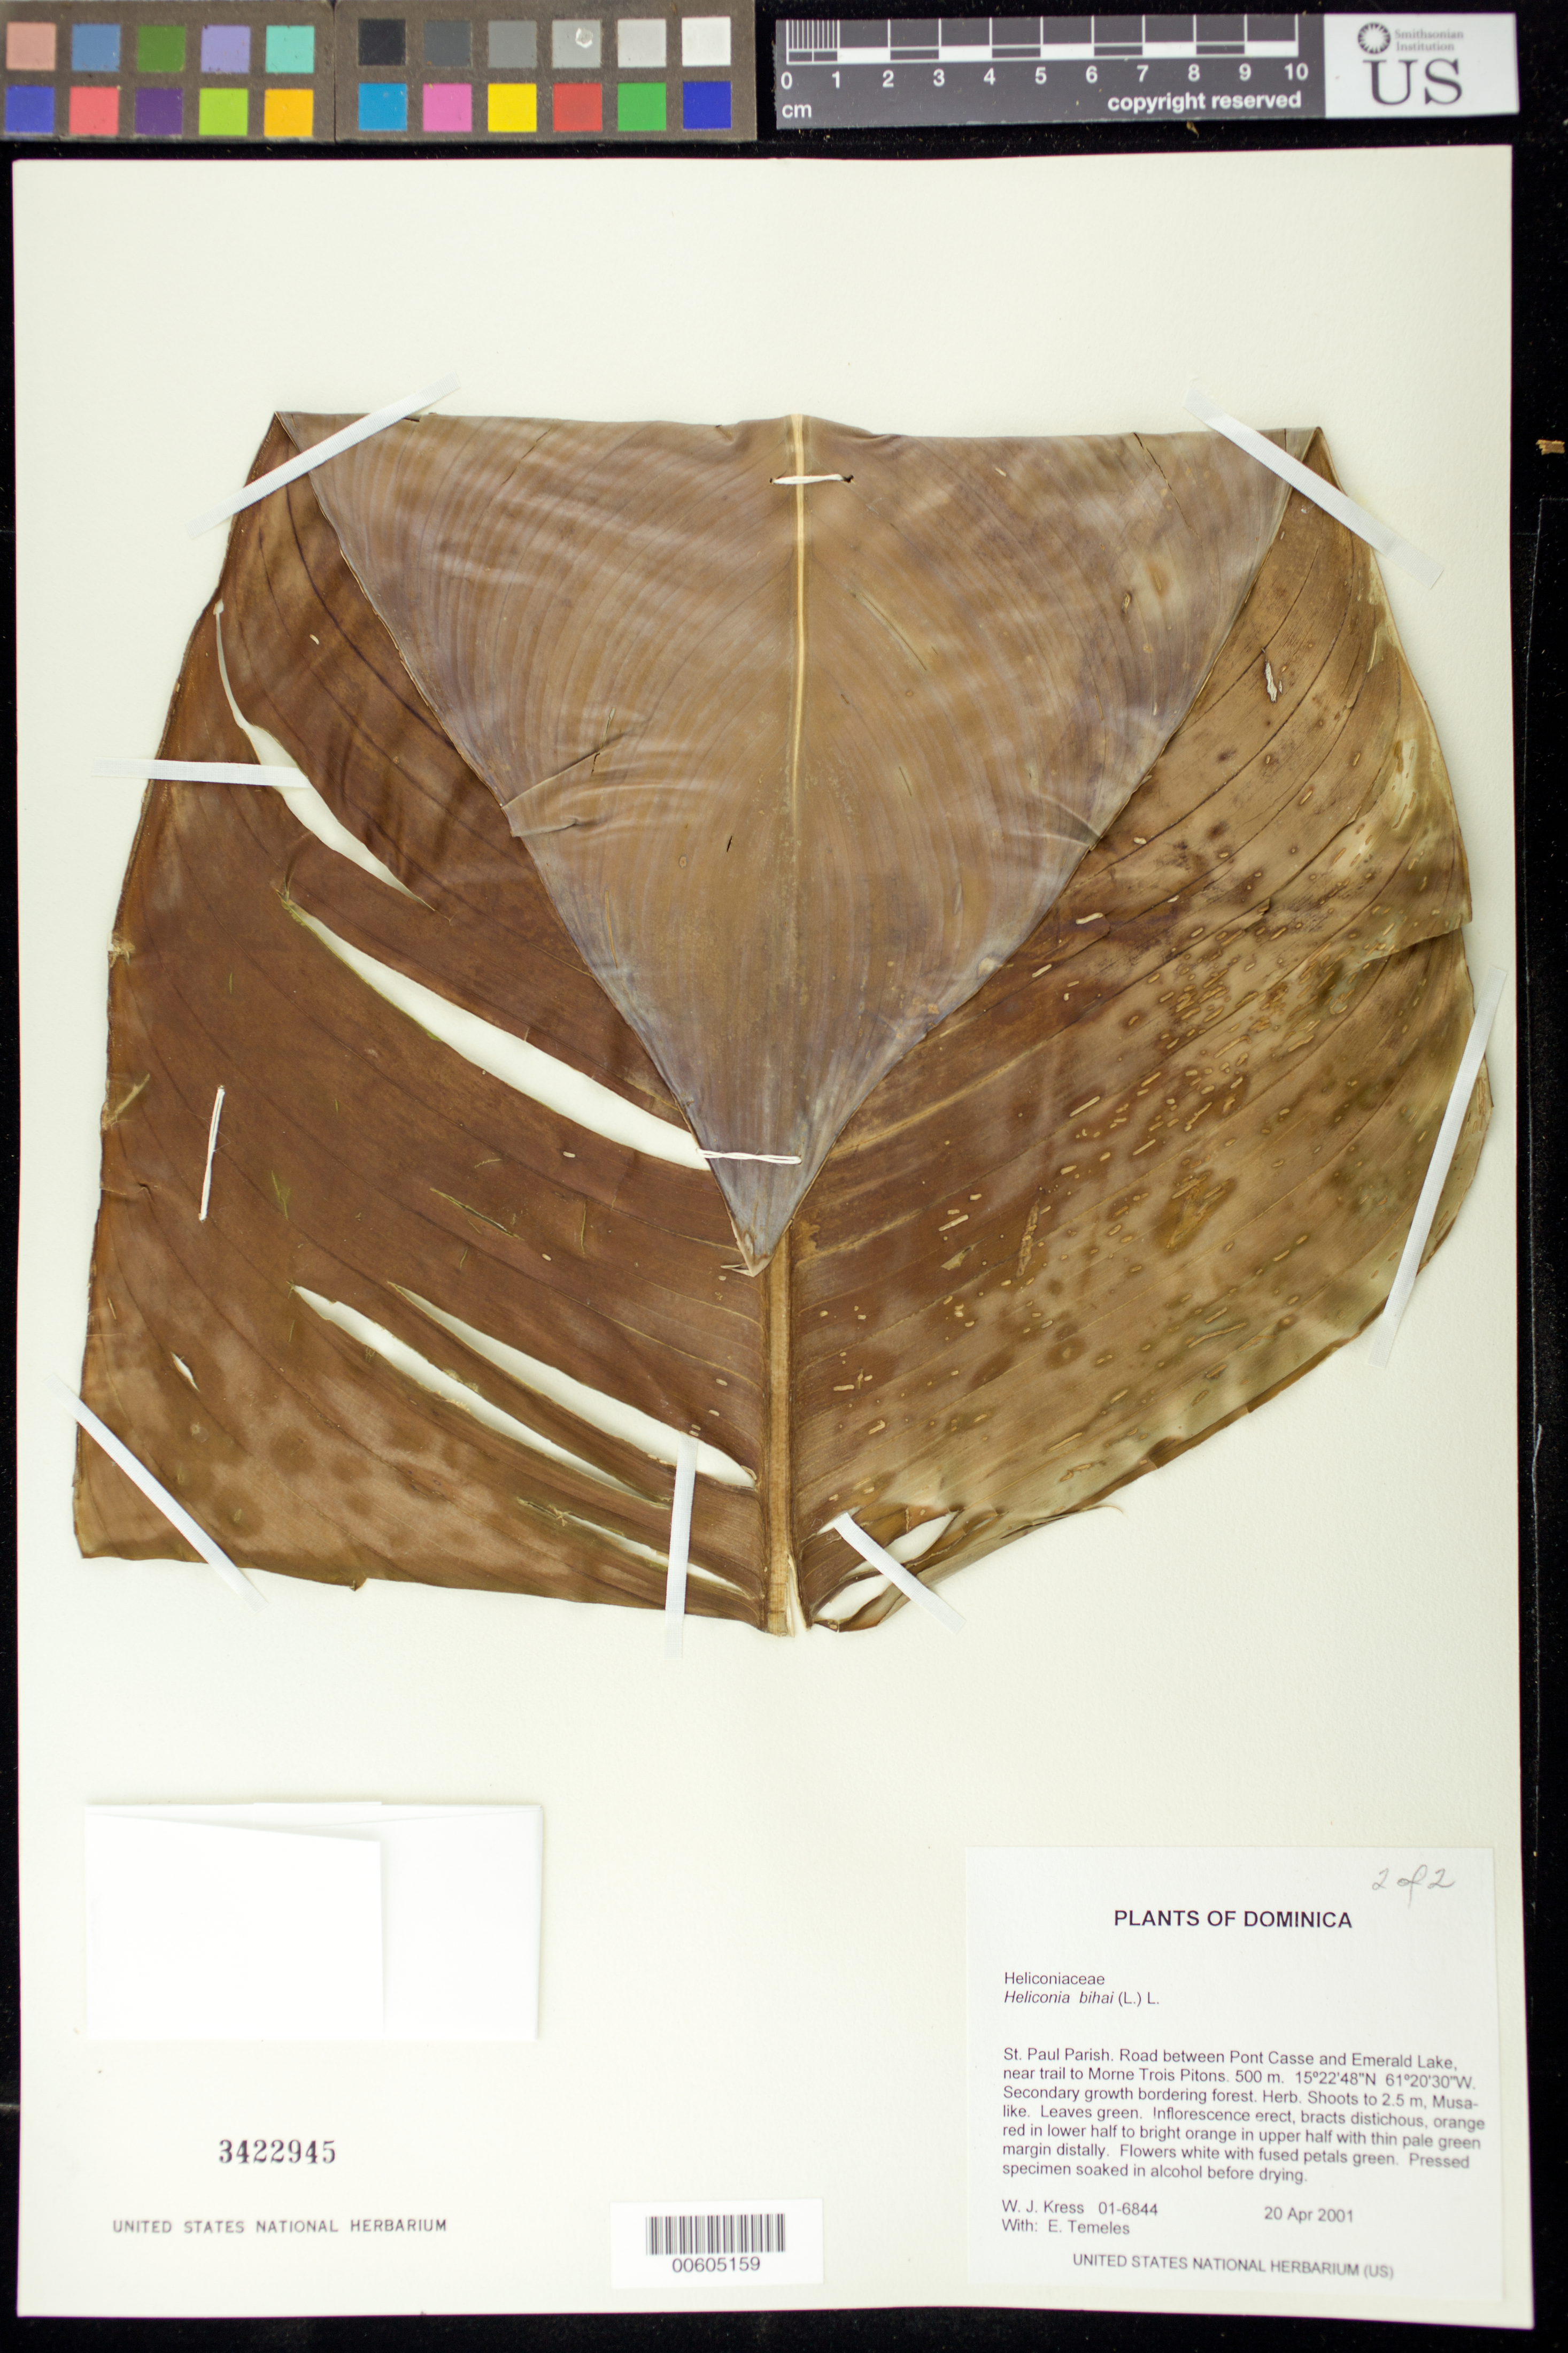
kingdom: Plantae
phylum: Tracheophyta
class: Liliopsida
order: Zingiberales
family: Heliconiaceae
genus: Heliconia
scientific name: Heliconia bihai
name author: (L.) L.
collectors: W. J. Kress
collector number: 01-6844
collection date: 2001-04-20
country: Dominica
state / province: St. Paul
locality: Road between Pont Casse and Emerald Lake, near trail to Morne Trois Pitons.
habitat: Secondary growth bordering forest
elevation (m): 500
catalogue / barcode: US 3422945